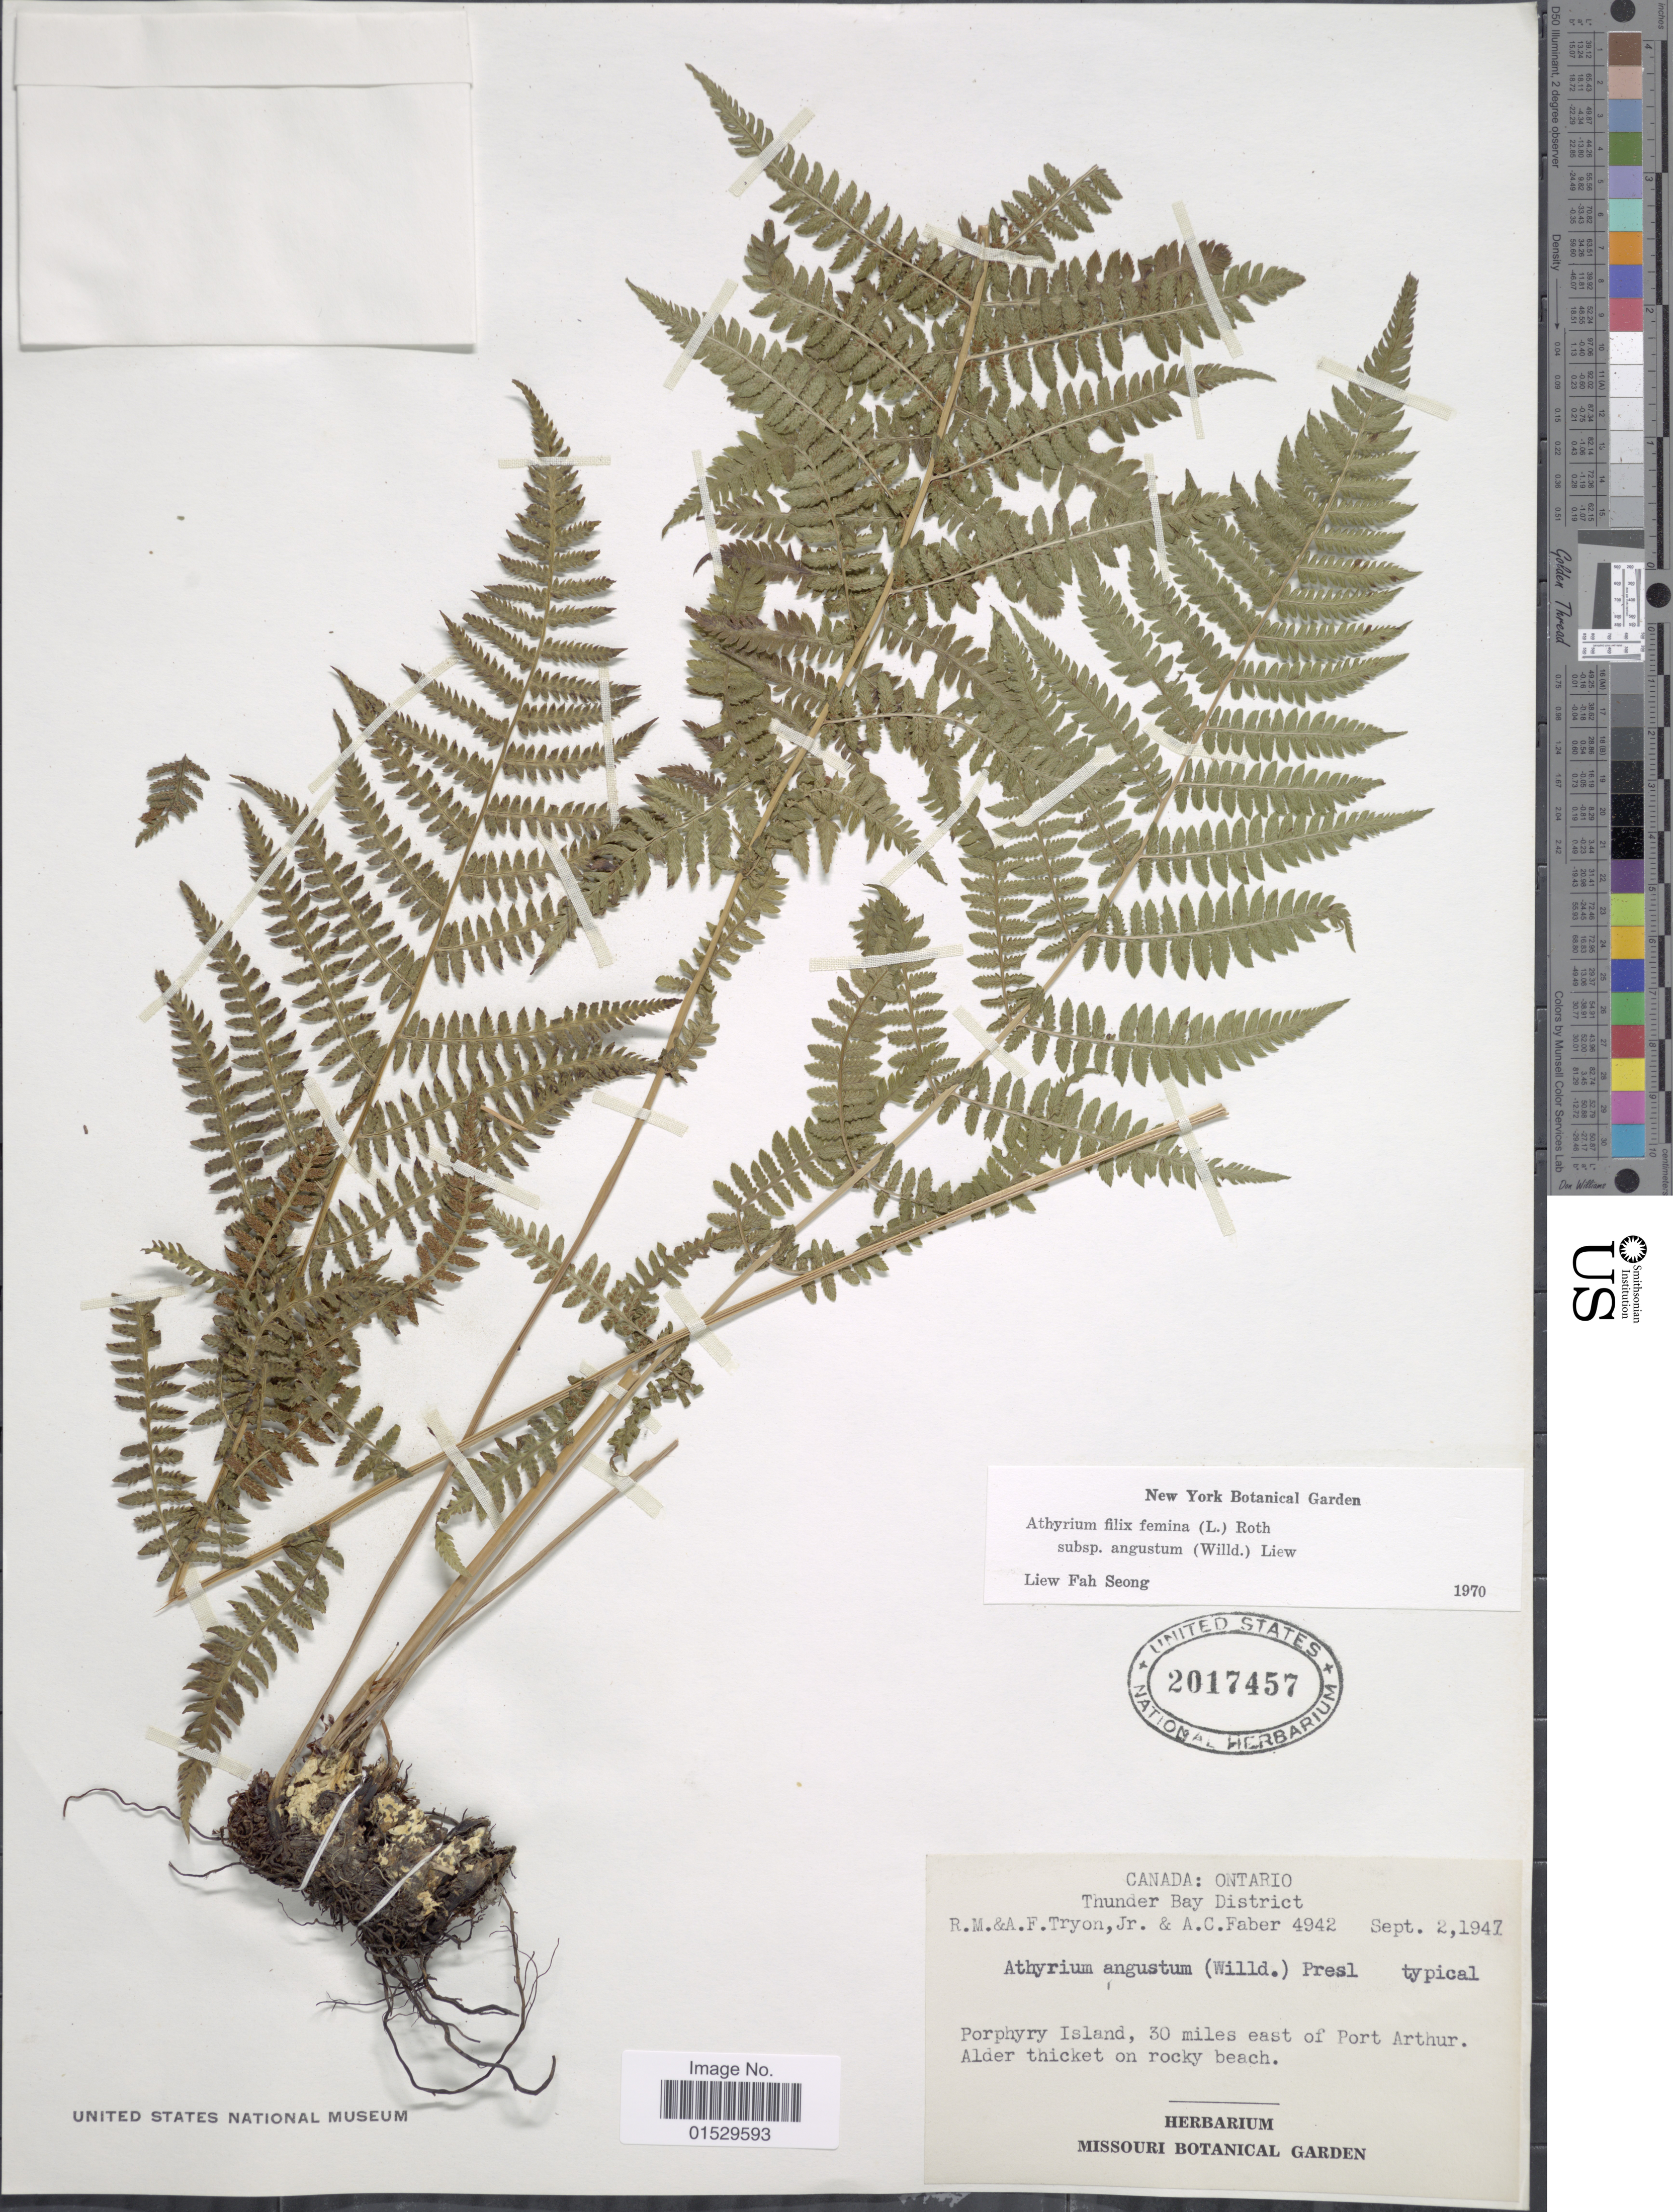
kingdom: Plantae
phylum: Tracheophyta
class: Polypodiopsida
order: Polypodiales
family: Athyriaceae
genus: Athyrium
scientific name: Athyrium filix-femina subsp. angustatum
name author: (Willd.) R.T. Clausen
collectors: R. M. Tryon, A. F. Tryon & A. Faber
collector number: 4942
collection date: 1947-09-02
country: Canada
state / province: Ontario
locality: Thunder Bay District, Porphyry Island, 30 miles east of Port Arthur, Alder thicket on rocky beach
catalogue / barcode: US 2017457